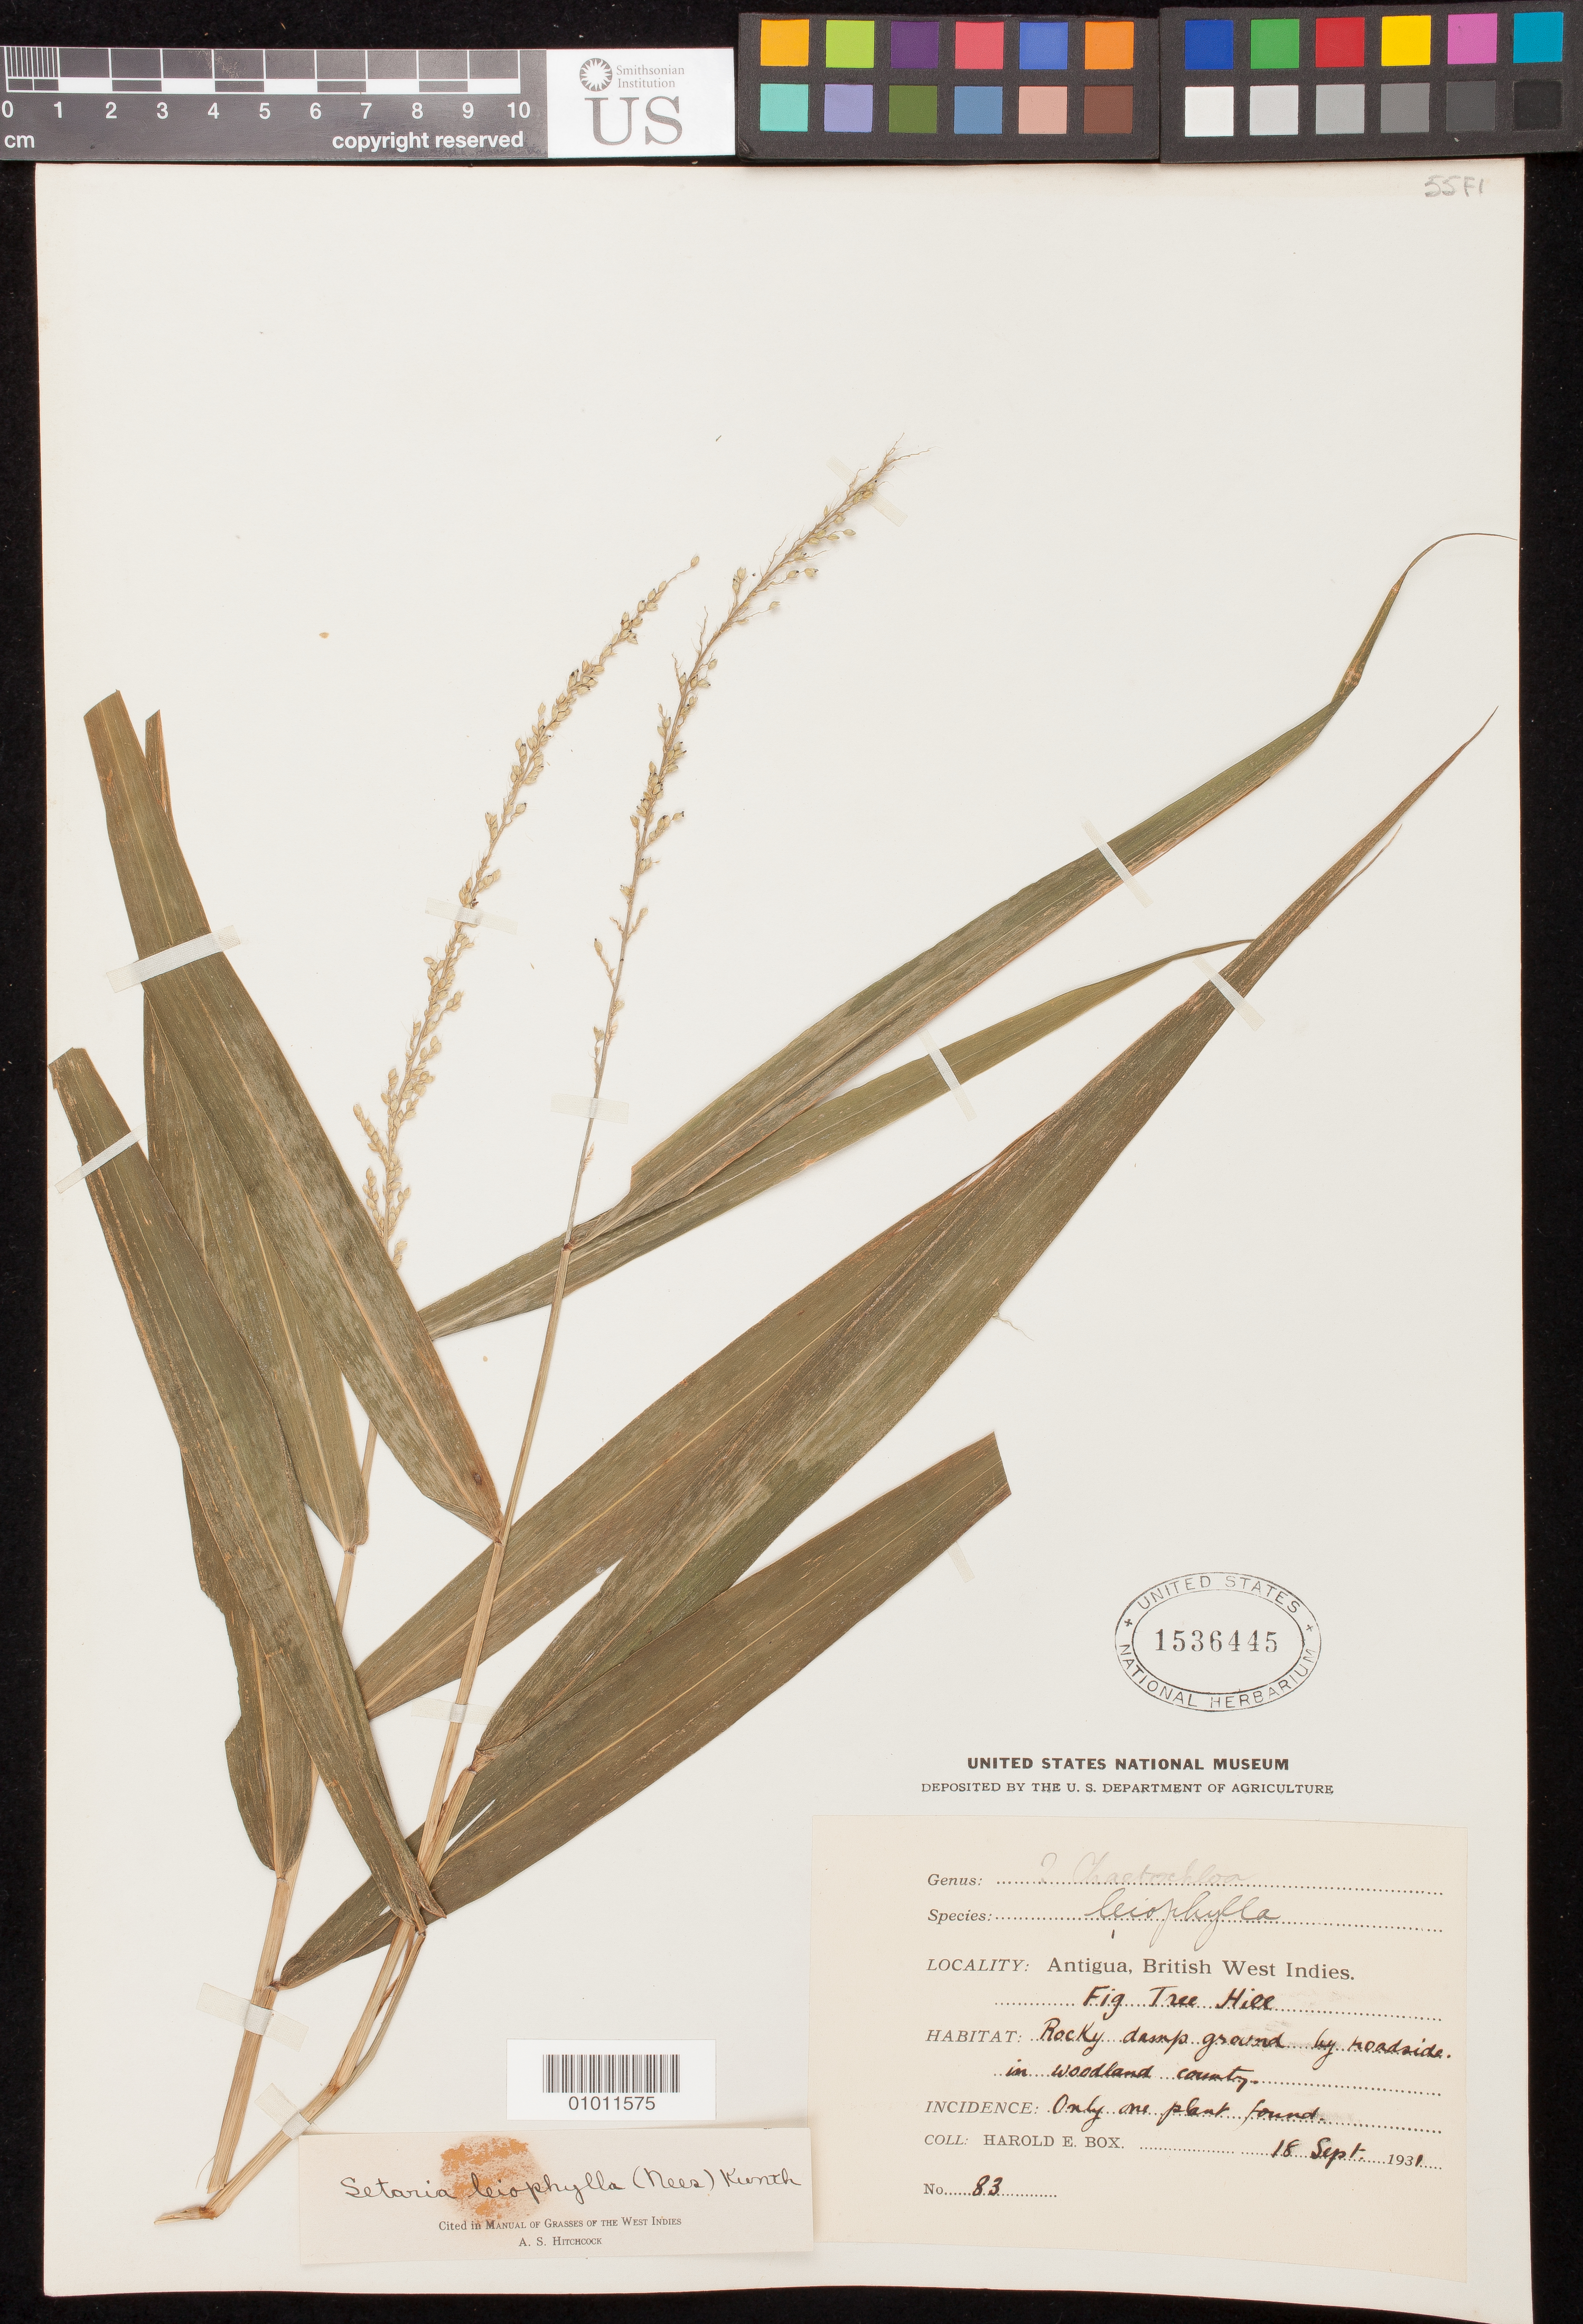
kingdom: Plantae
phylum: Tracheophyta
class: Liliopsida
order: Poales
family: Poaceae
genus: Setaria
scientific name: Setaria setosa var. leiophylla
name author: (Nees) Arechav.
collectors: H. E. Box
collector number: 83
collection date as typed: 18 Sep 1931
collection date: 1931-09-18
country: Antigua and Barbuda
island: Antigua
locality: Fig tree hill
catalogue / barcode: US 1536445